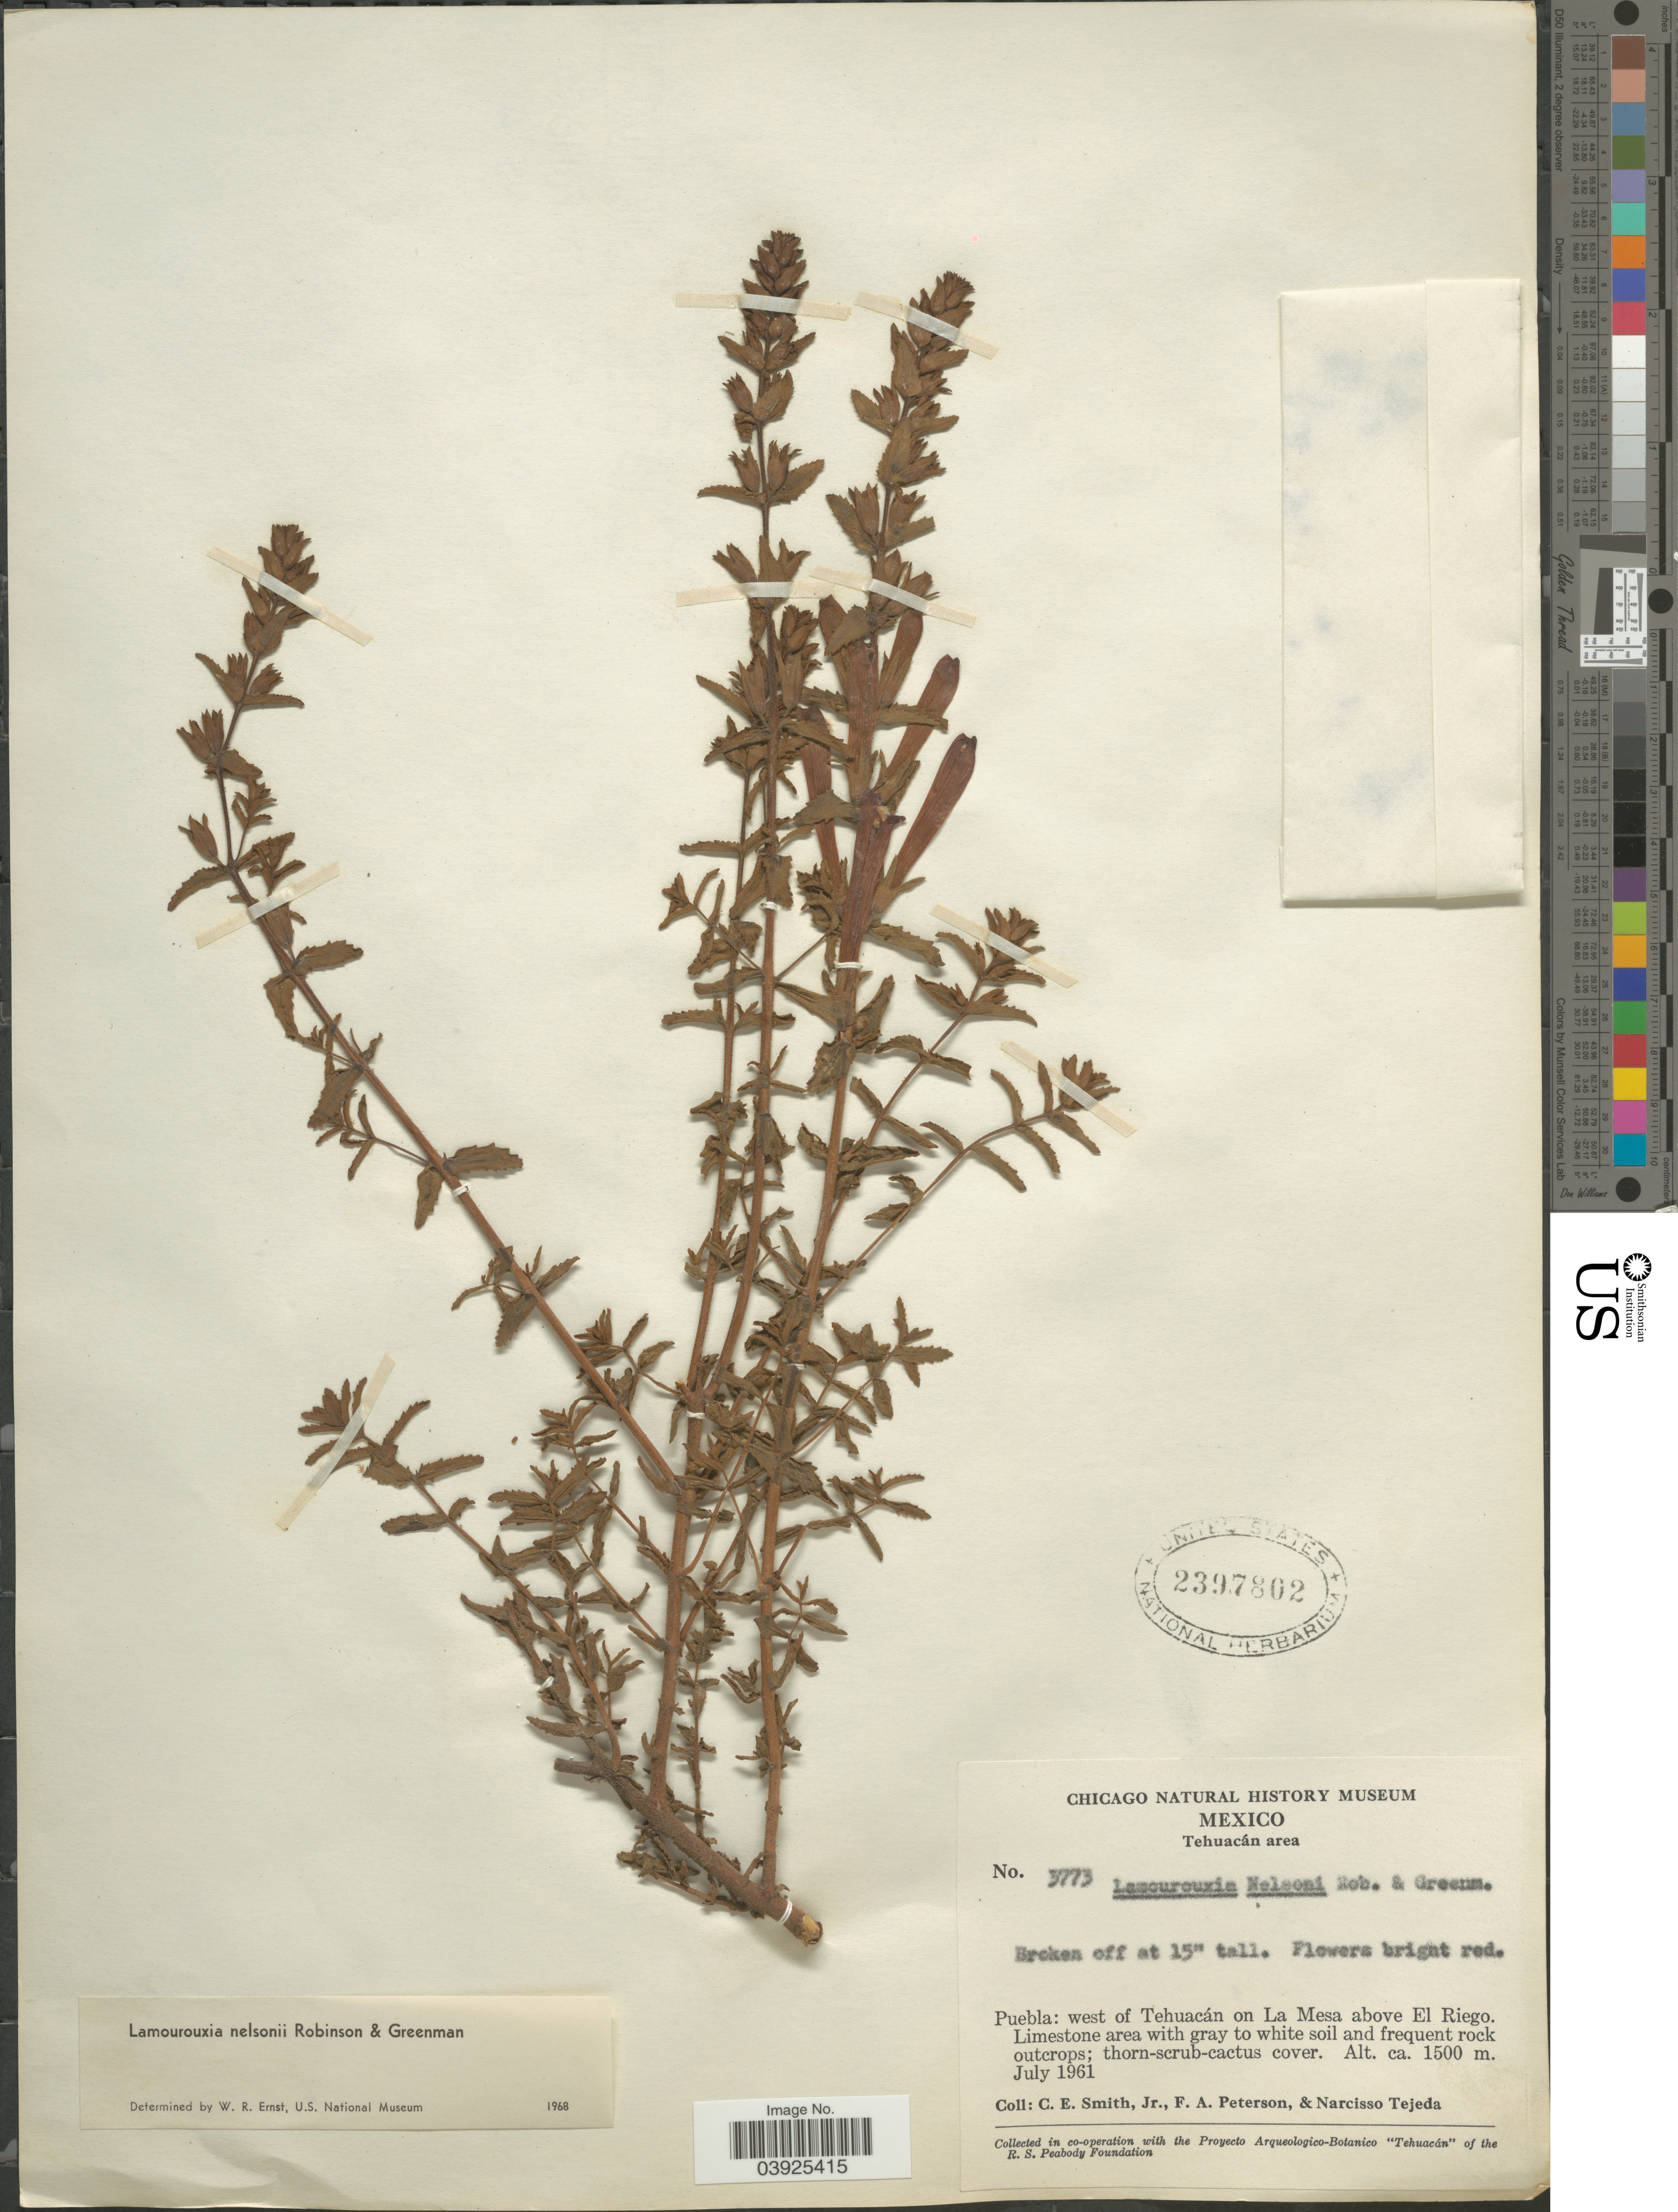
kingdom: Plantae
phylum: Tracheophyta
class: Magnoliopsida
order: Lamiales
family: Orobanchaceae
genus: Lamourouxia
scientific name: Lamourouxia nelsonii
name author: B.L. Rob. & Greenm.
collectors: C. E. Smith Jr., F. A. Peterson & N. Tejeda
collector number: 3773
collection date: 1961-07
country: Mexico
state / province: Puebla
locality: Tehuacán area. West of Tehuacán on La Mesa above El Riego.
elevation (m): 1500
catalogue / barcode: US 2397802